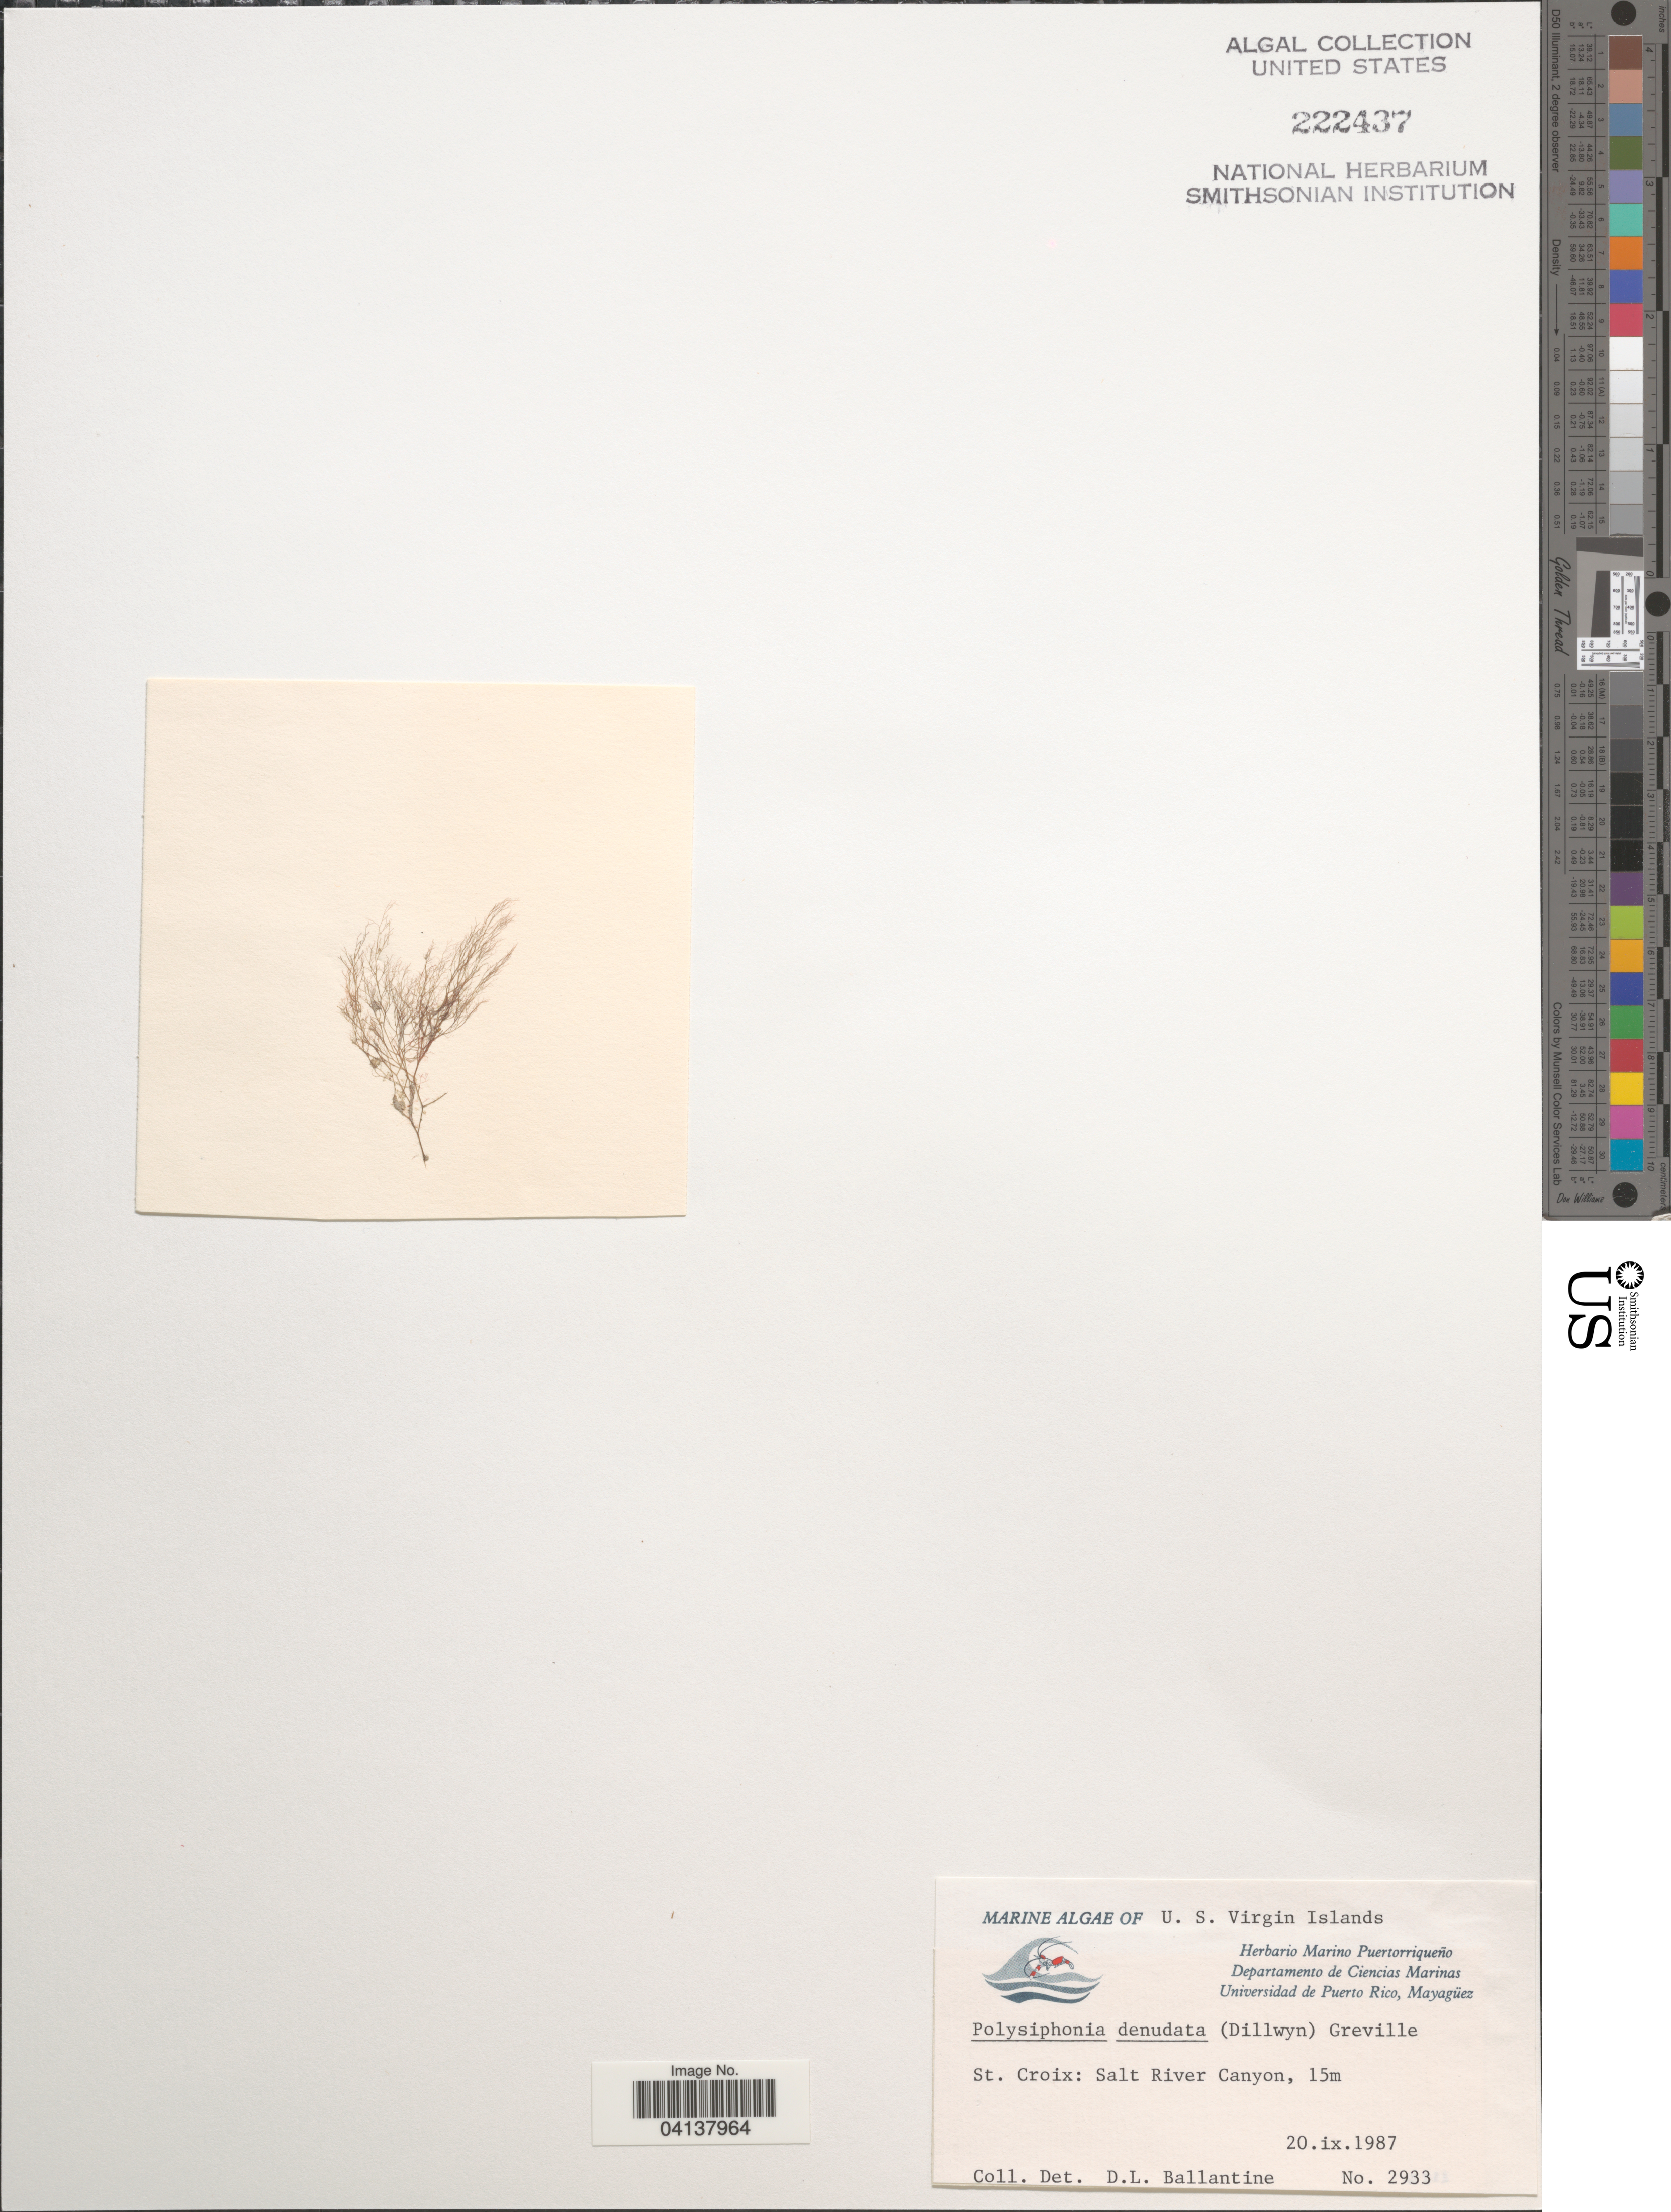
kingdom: Plantae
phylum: Rhodophyta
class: Florideophyceae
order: Ceramiales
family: Rhodomelaceae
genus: Carradoriella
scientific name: Carradoriella denudata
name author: (Dillwyn) Savoie & G.W. Saunders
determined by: Algae name updating Project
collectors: D.L. Ballantine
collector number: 2933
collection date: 1987-09-20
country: U.S. Virgin Islands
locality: St. Croix: Salt River Canyon.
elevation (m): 15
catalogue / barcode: US 222437